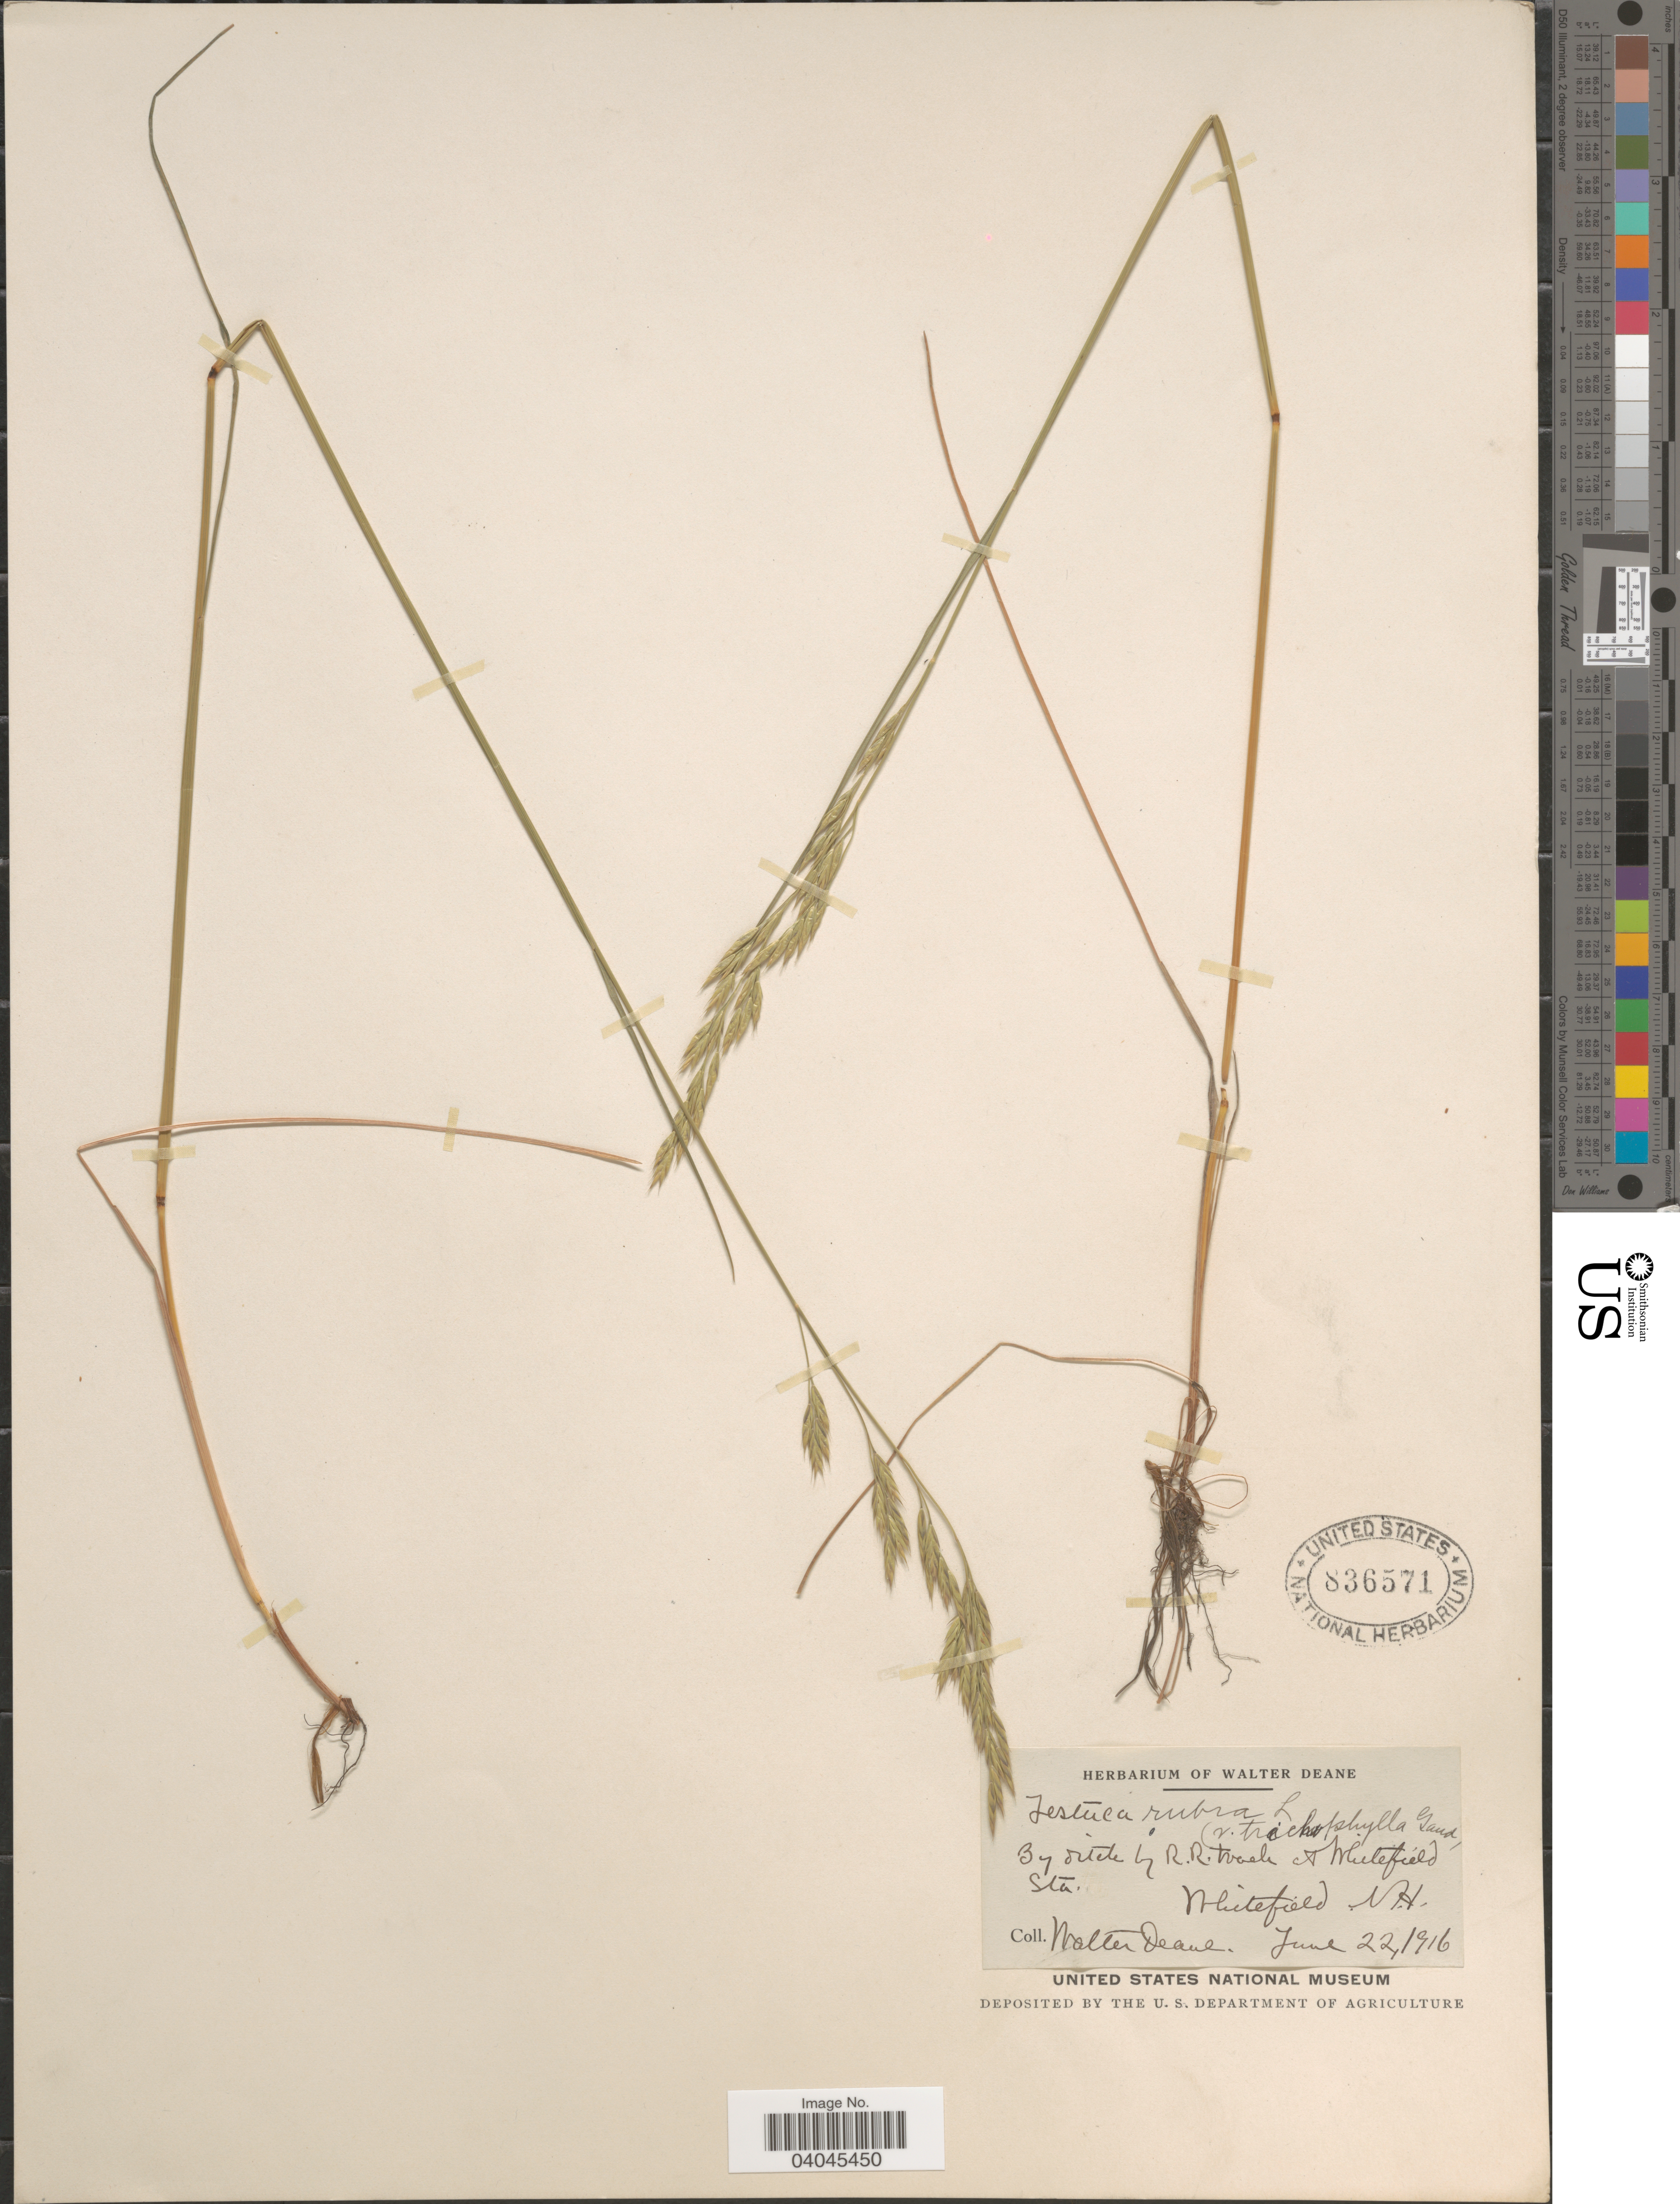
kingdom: Plantae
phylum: Tracheophyta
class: Liliopsida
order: Poales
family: Poaceae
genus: Festuca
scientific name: Festuca rubra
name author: L.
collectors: W. Deane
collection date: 1916-06-22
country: United States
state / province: New Hampshire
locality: By ditch by R. R. track at Whitefield Sta. Whitefield.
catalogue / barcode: US 836571